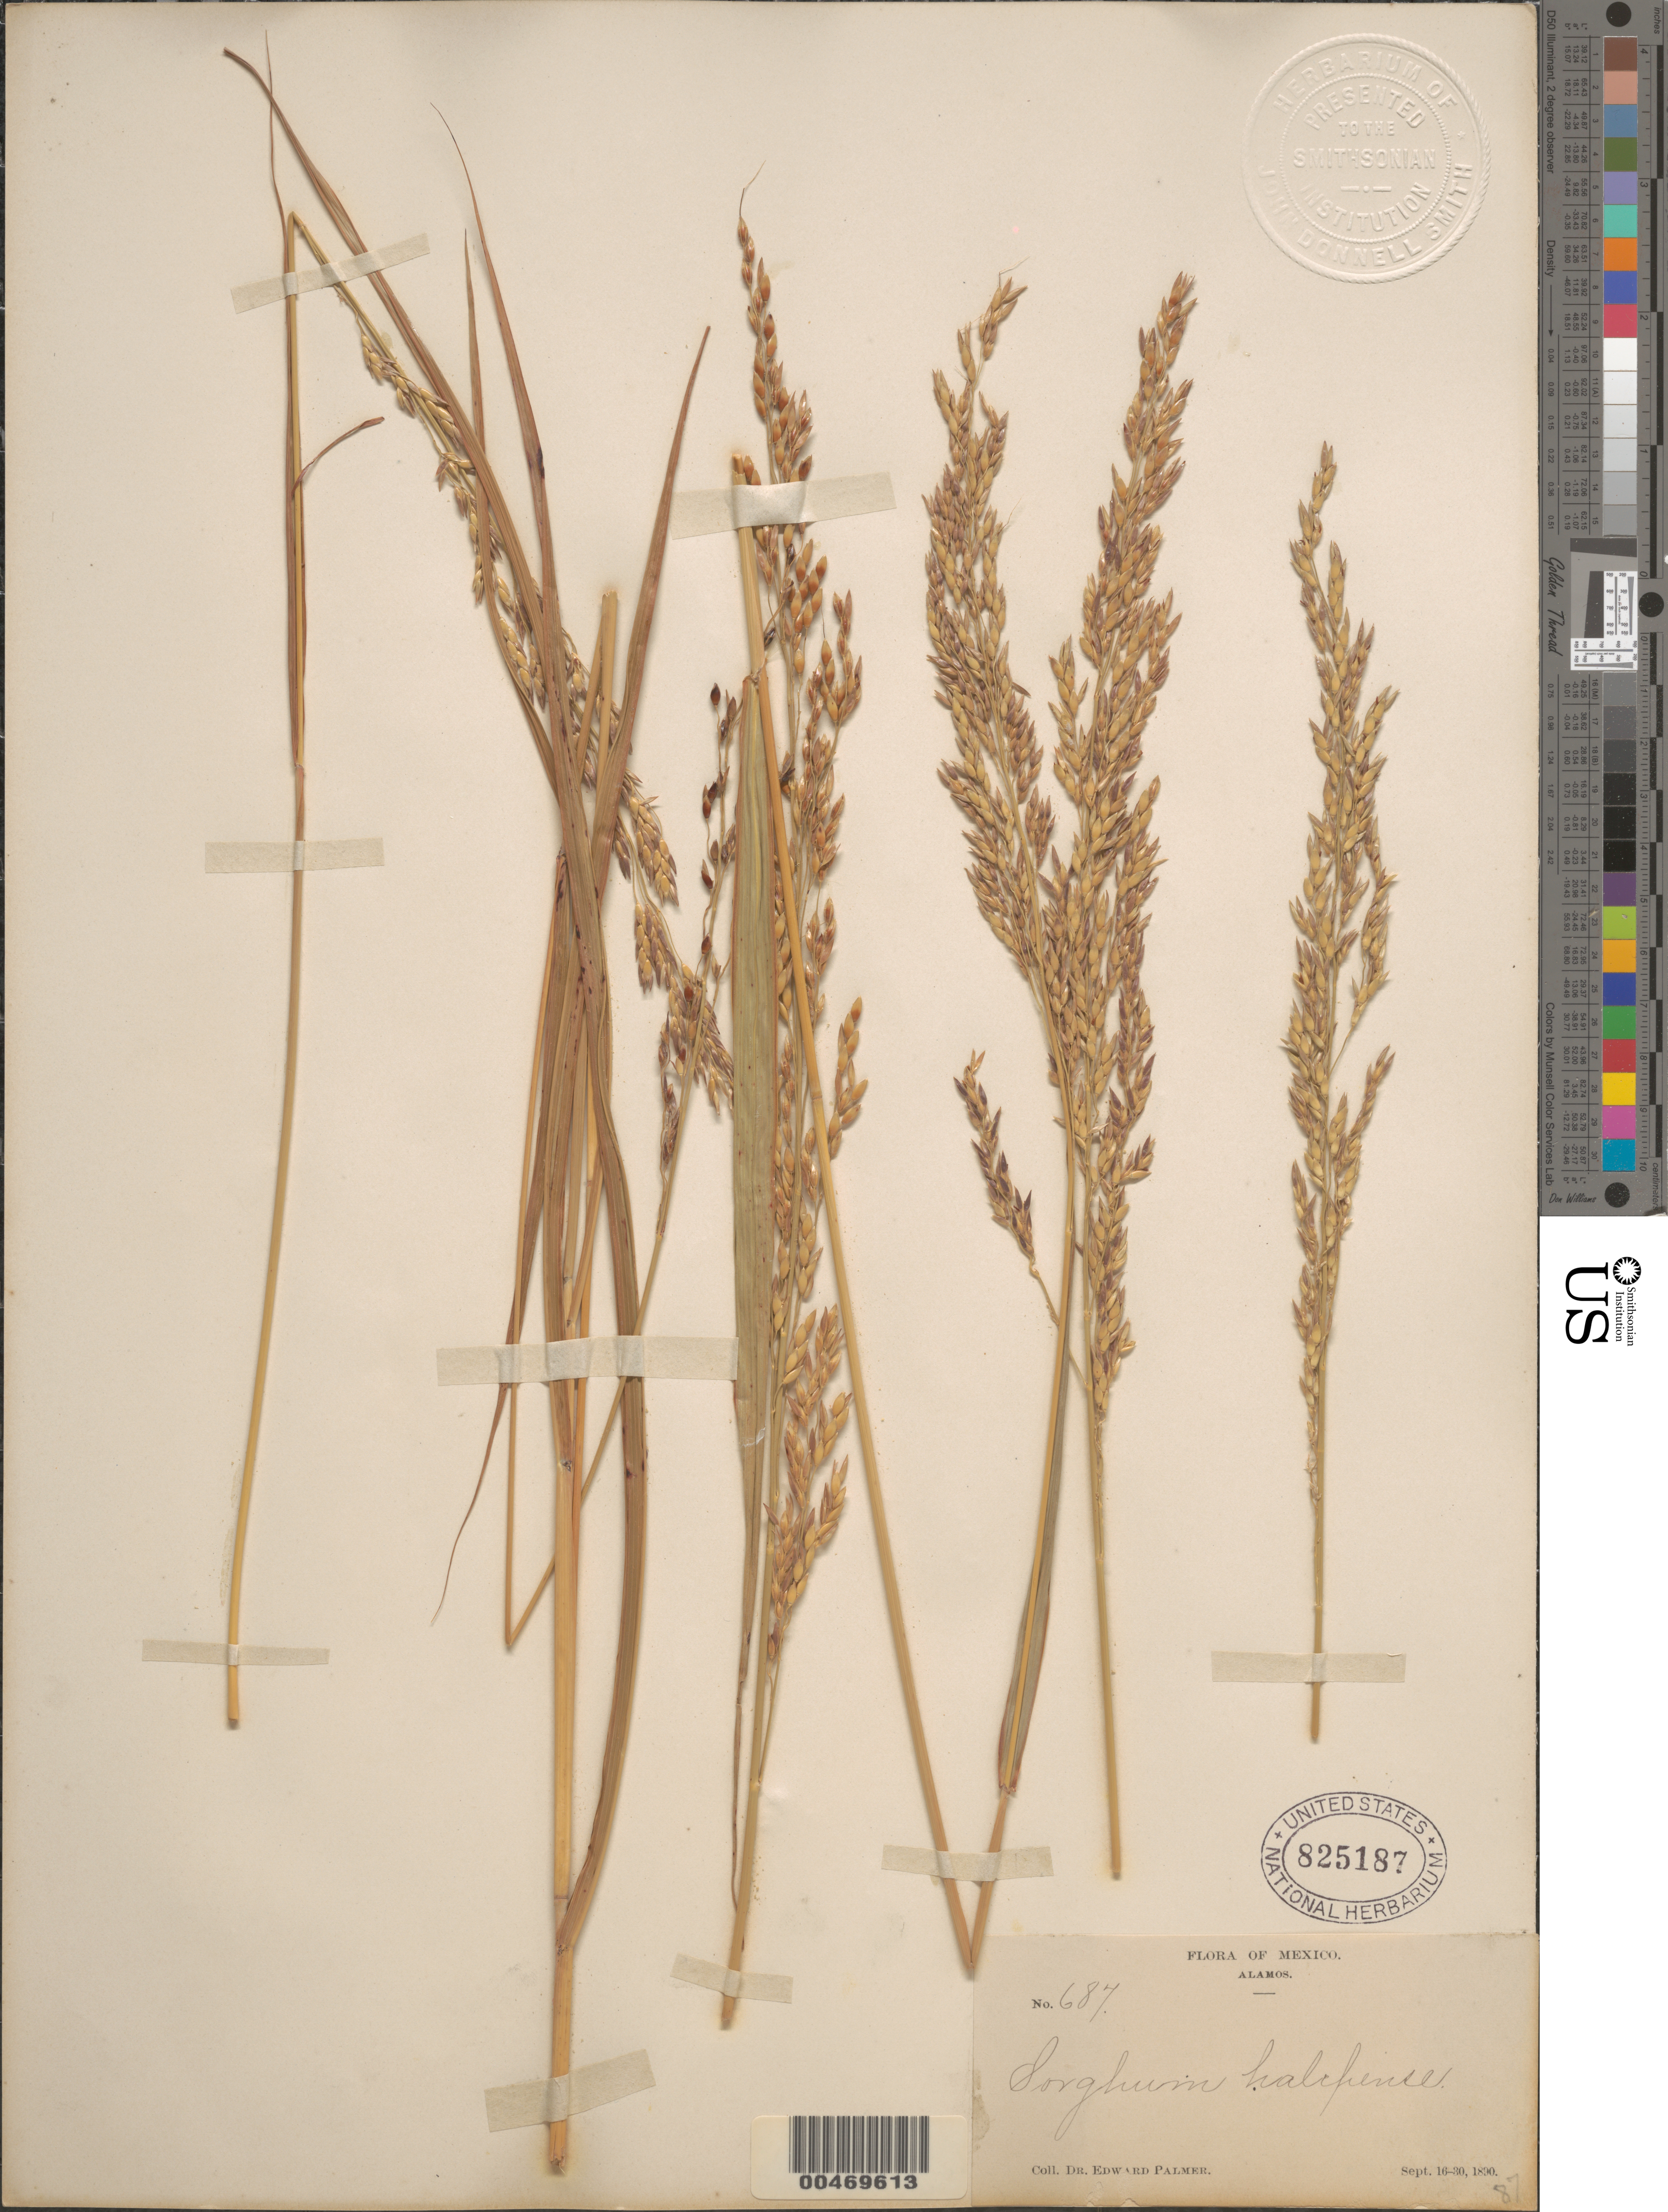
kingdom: Plantae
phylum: Tracheophyta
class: Liliopsida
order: Poales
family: Poaceae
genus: Sorghum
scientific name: Sorghum halepense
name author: (L.) Pers.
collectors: E. Palmer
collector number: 687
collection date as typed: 16 Sep 1890 to 30 Sep 1890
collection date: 1890-09-16/1890-09-30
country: Mexico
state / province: Sonora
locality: Alamos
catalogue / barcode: US 825187